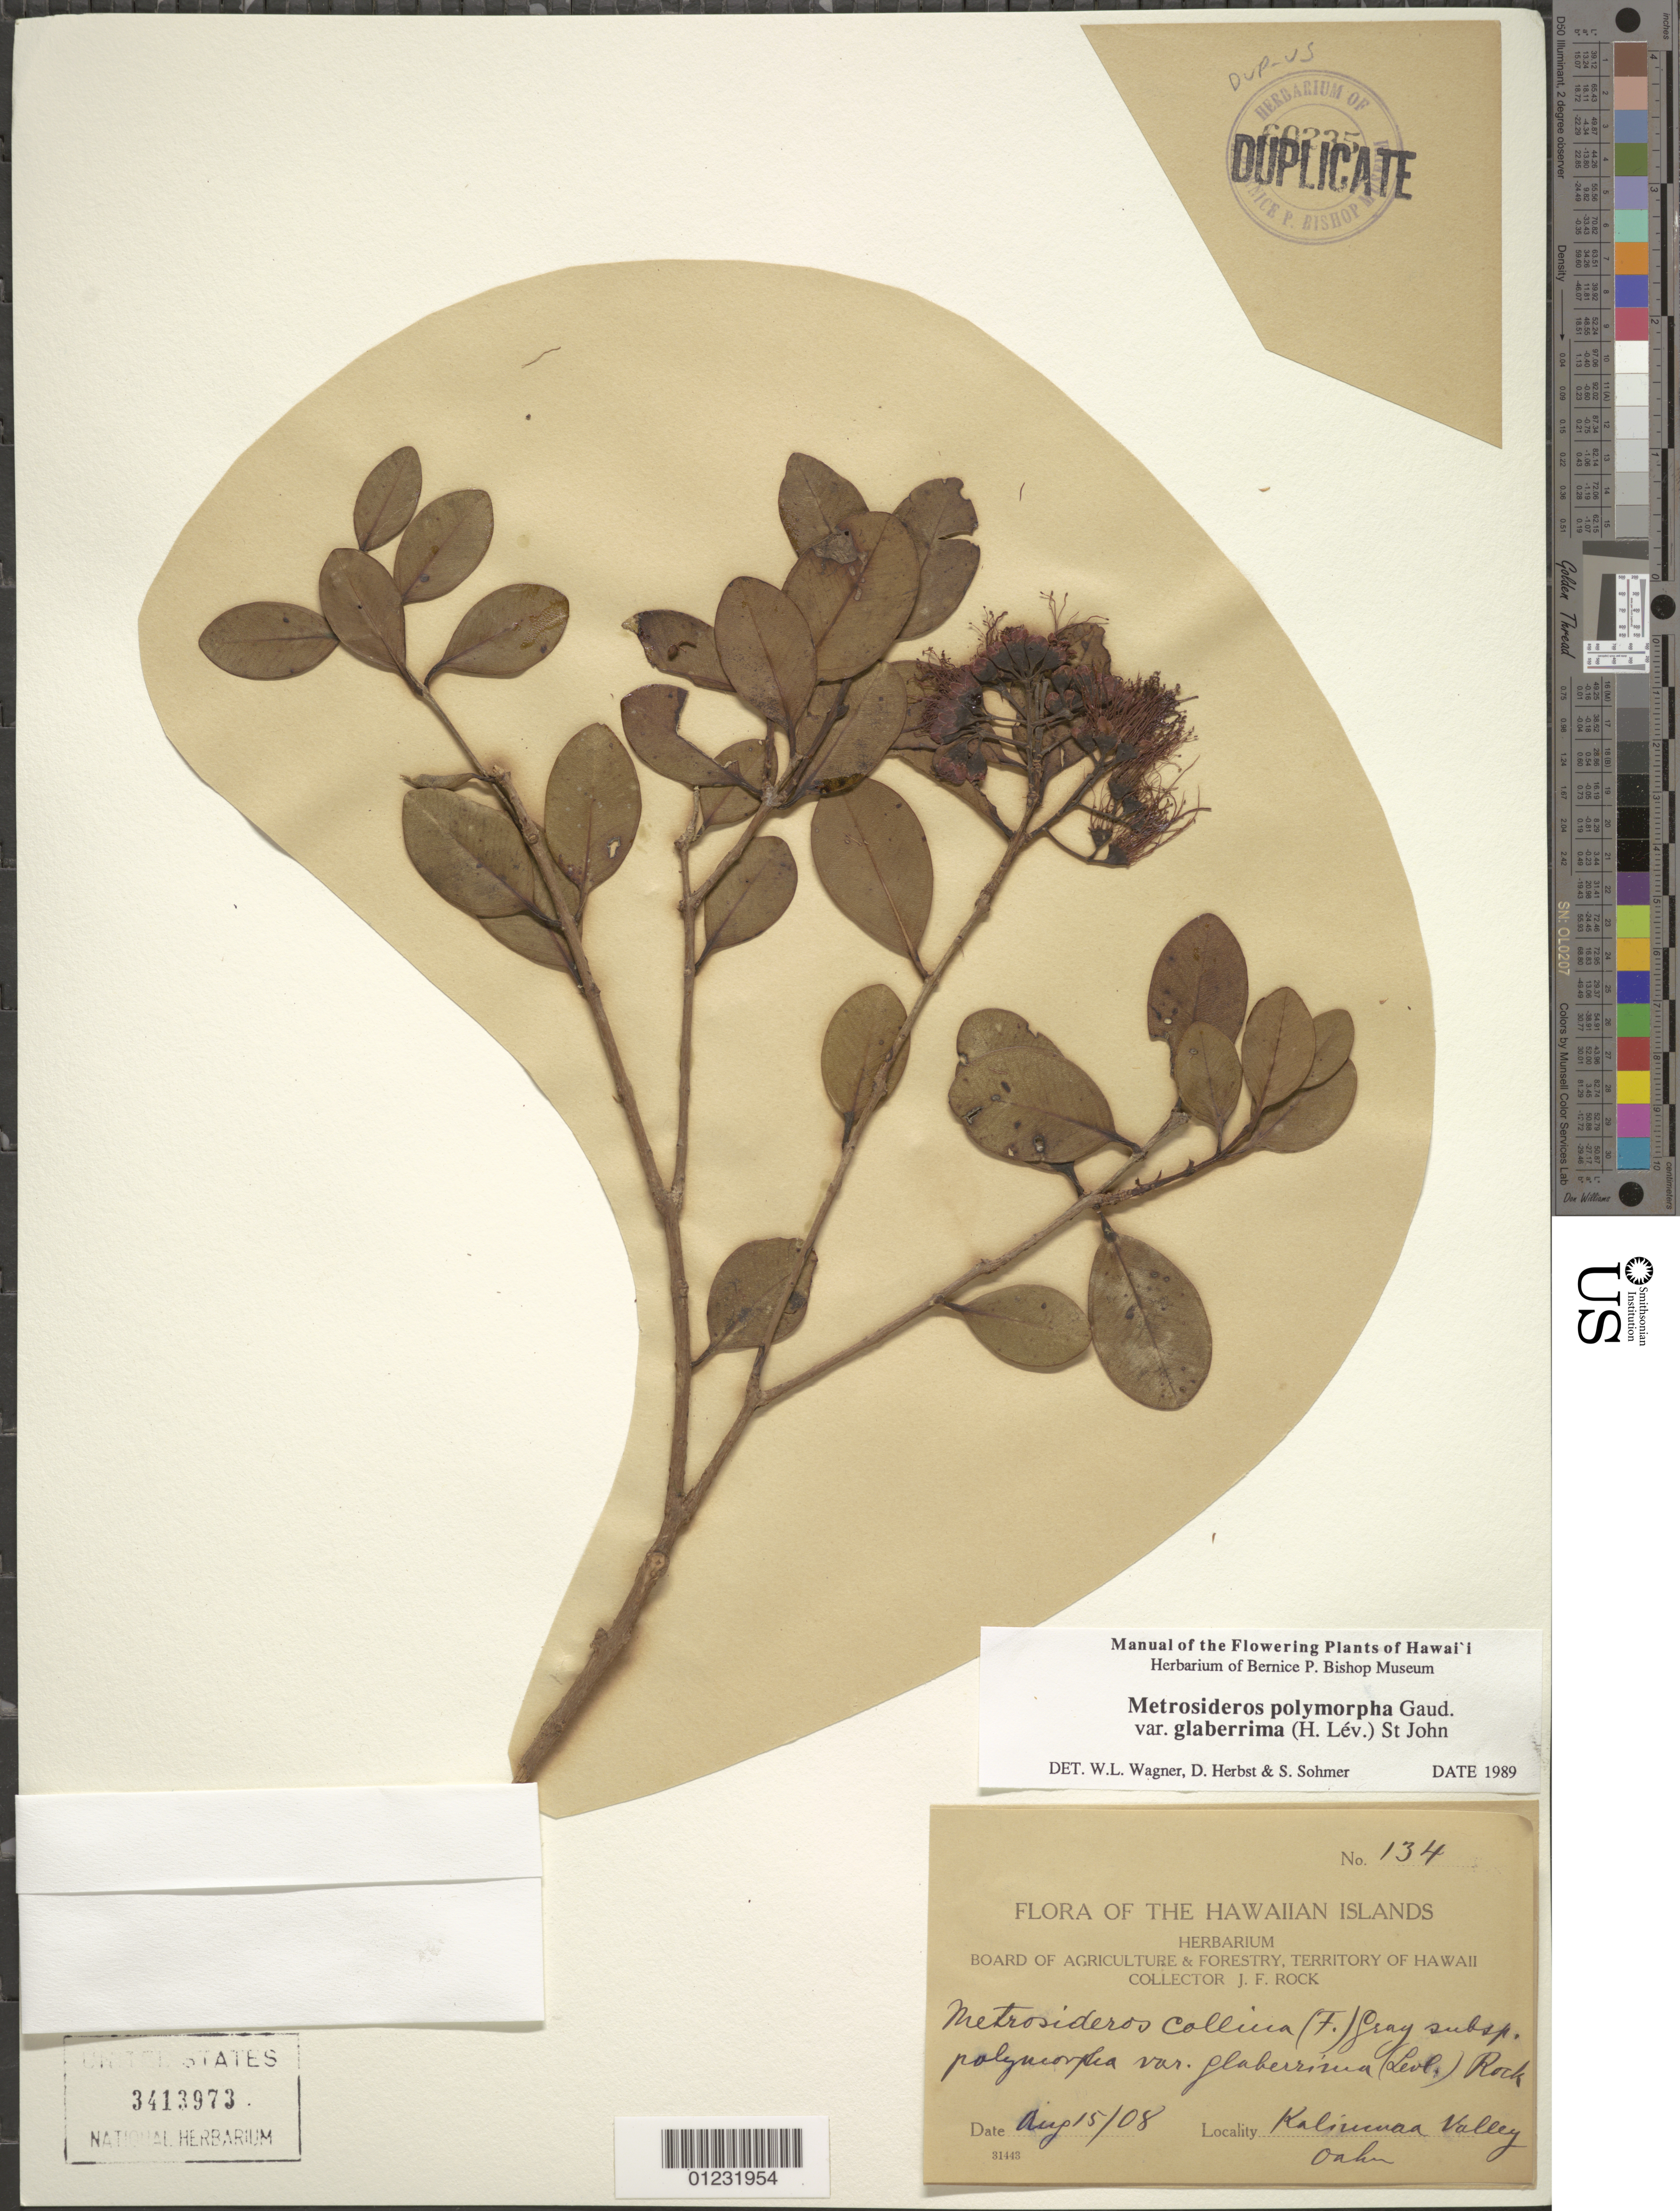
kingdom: Plantae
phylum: Tracheophyta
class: Magnoliopsida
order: Myrtales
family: Myrtaceae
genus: Metrosideros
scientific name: Metrosideros polymorpha var. glaberrima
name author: (H. Lév.) H. St. John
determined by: Wagner, W. L.; Herbst, D. R.; Sohmer, S. H.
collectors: J. F. Rock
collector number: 134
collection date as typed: Aug 1908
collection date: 1908-08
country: United States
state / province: Hawaii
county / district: Honolulu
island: Oahu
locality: Kaliuwaa Valley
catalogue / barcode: US 3413973